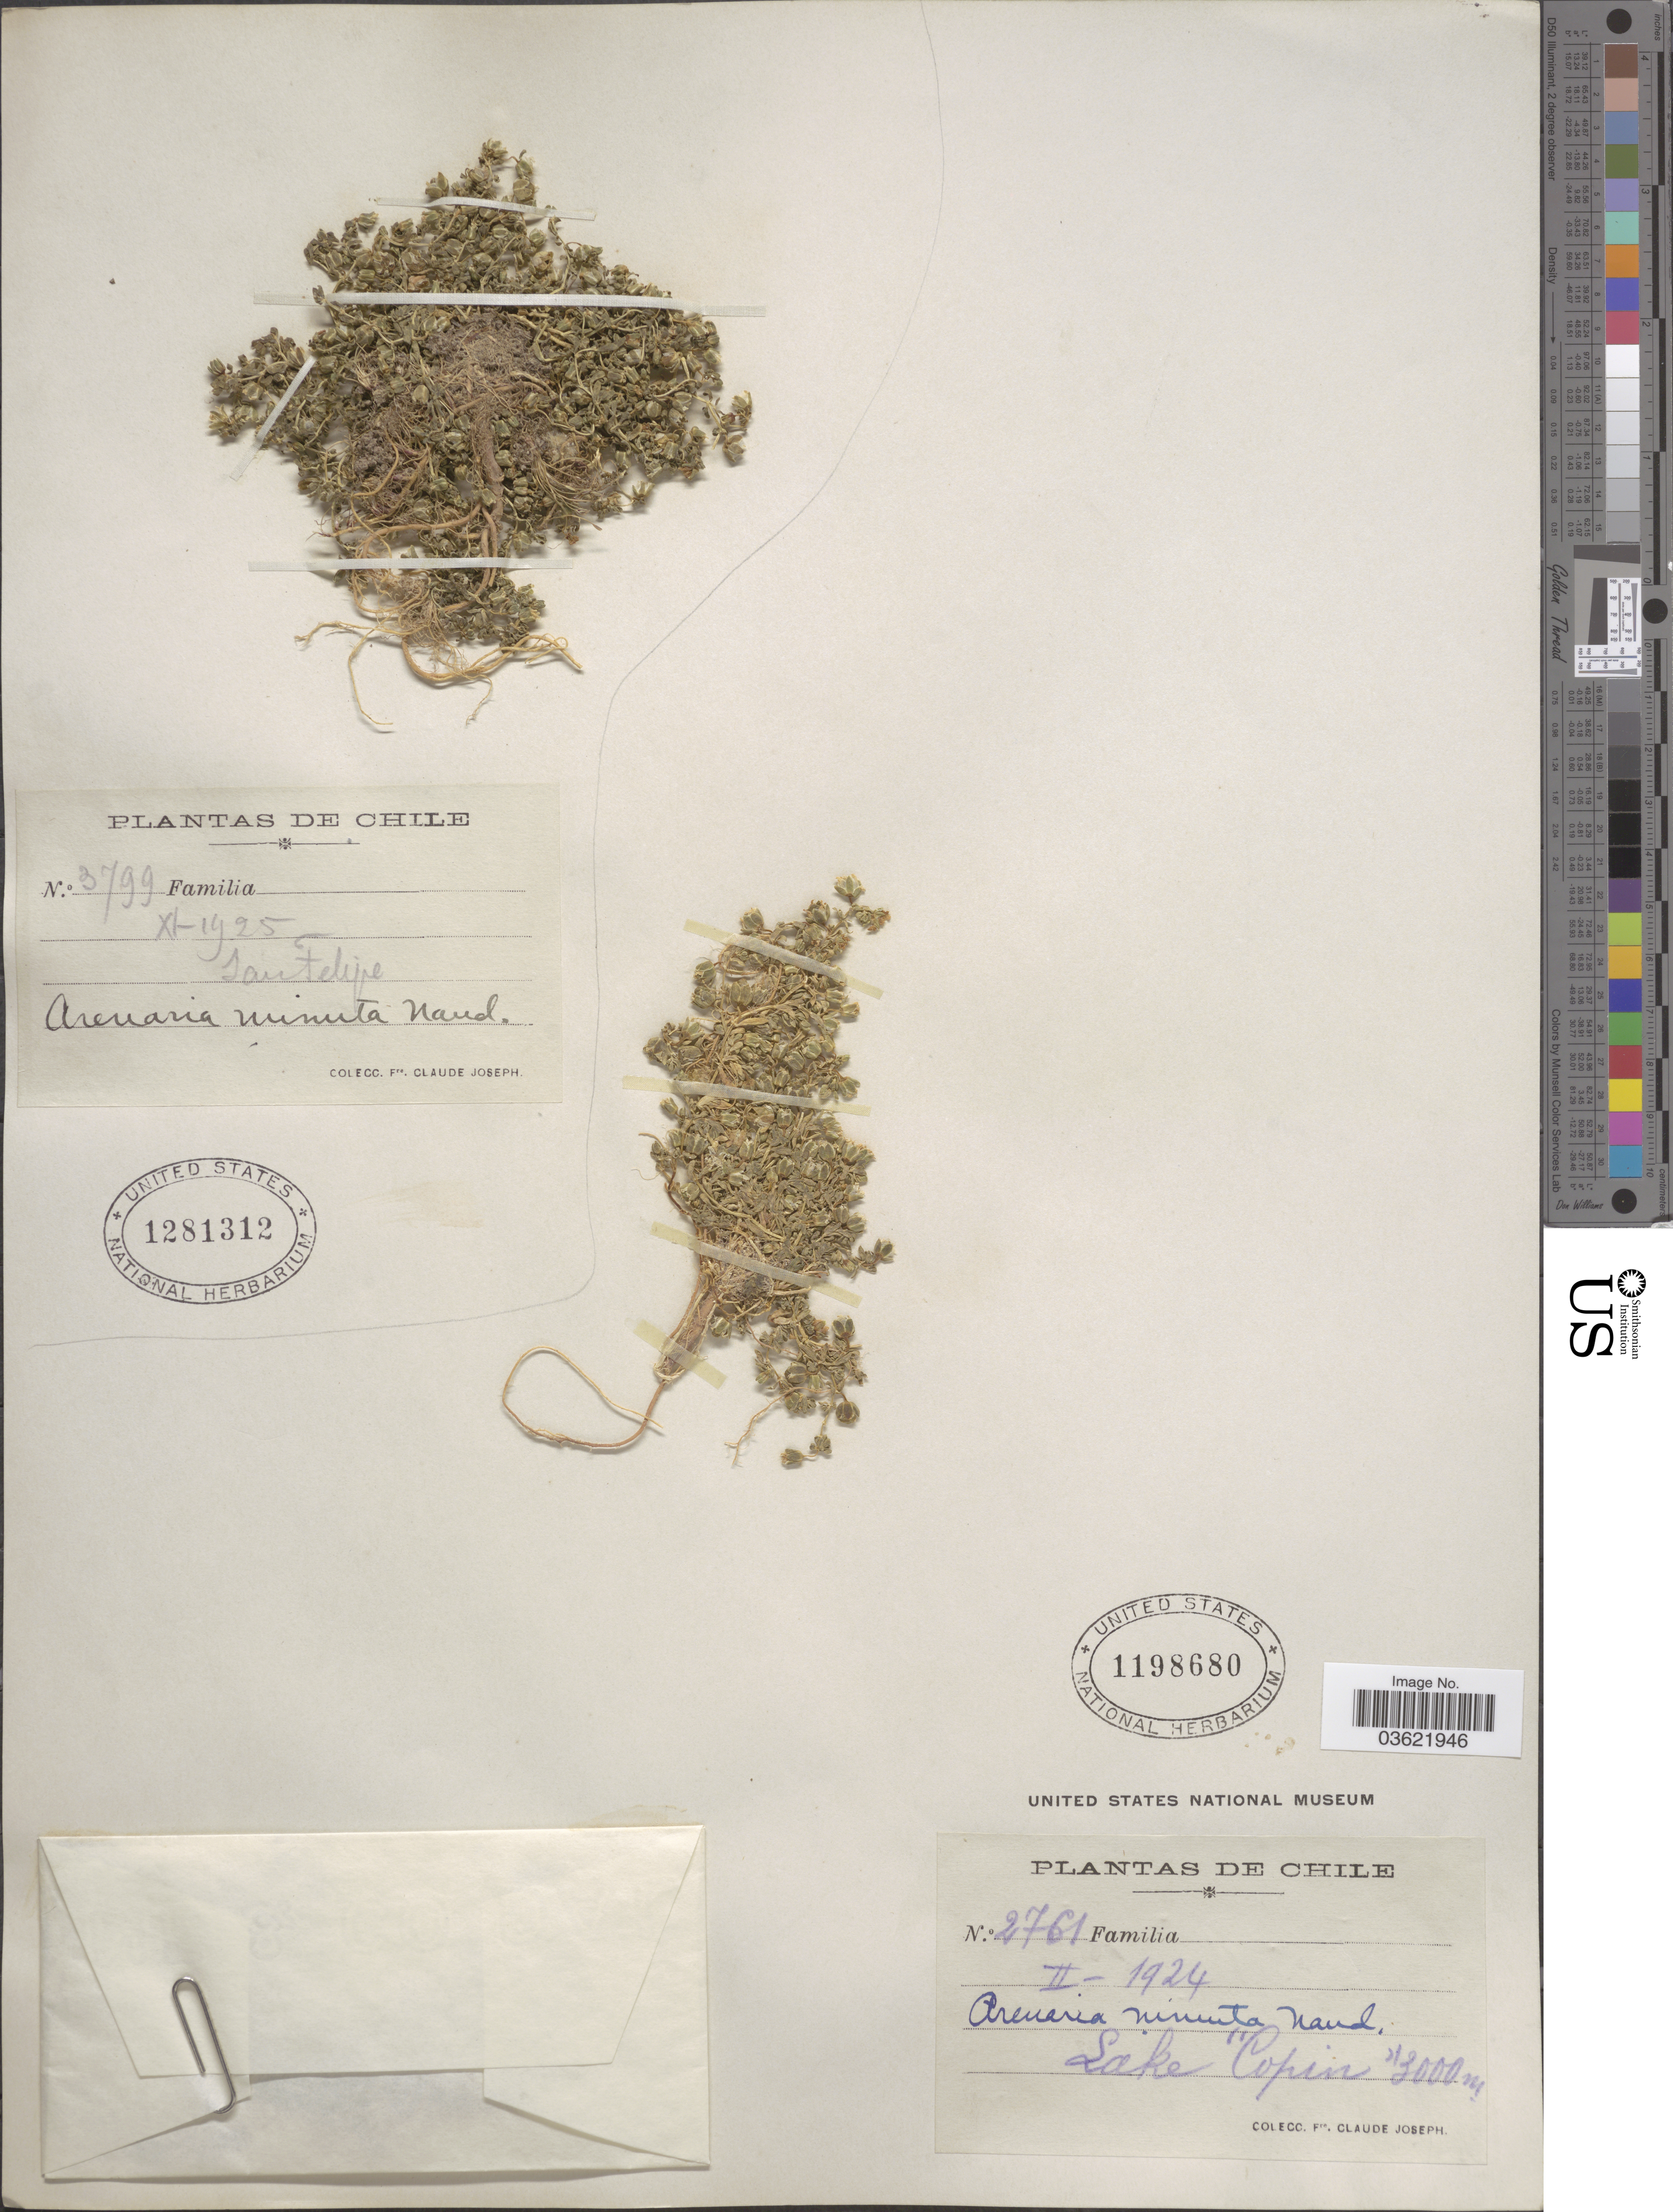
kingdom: Plantae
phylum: Tracheophyta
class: Magnoliopsida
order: Caryophyllales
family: Caryophyllaceae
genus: Arenaria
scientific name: Arenaria minuta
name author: Gay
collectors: Bro. Claude-Joseph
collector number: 3799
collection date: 1925-11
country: Chile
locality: San Felipe.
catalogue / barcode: US 1281312